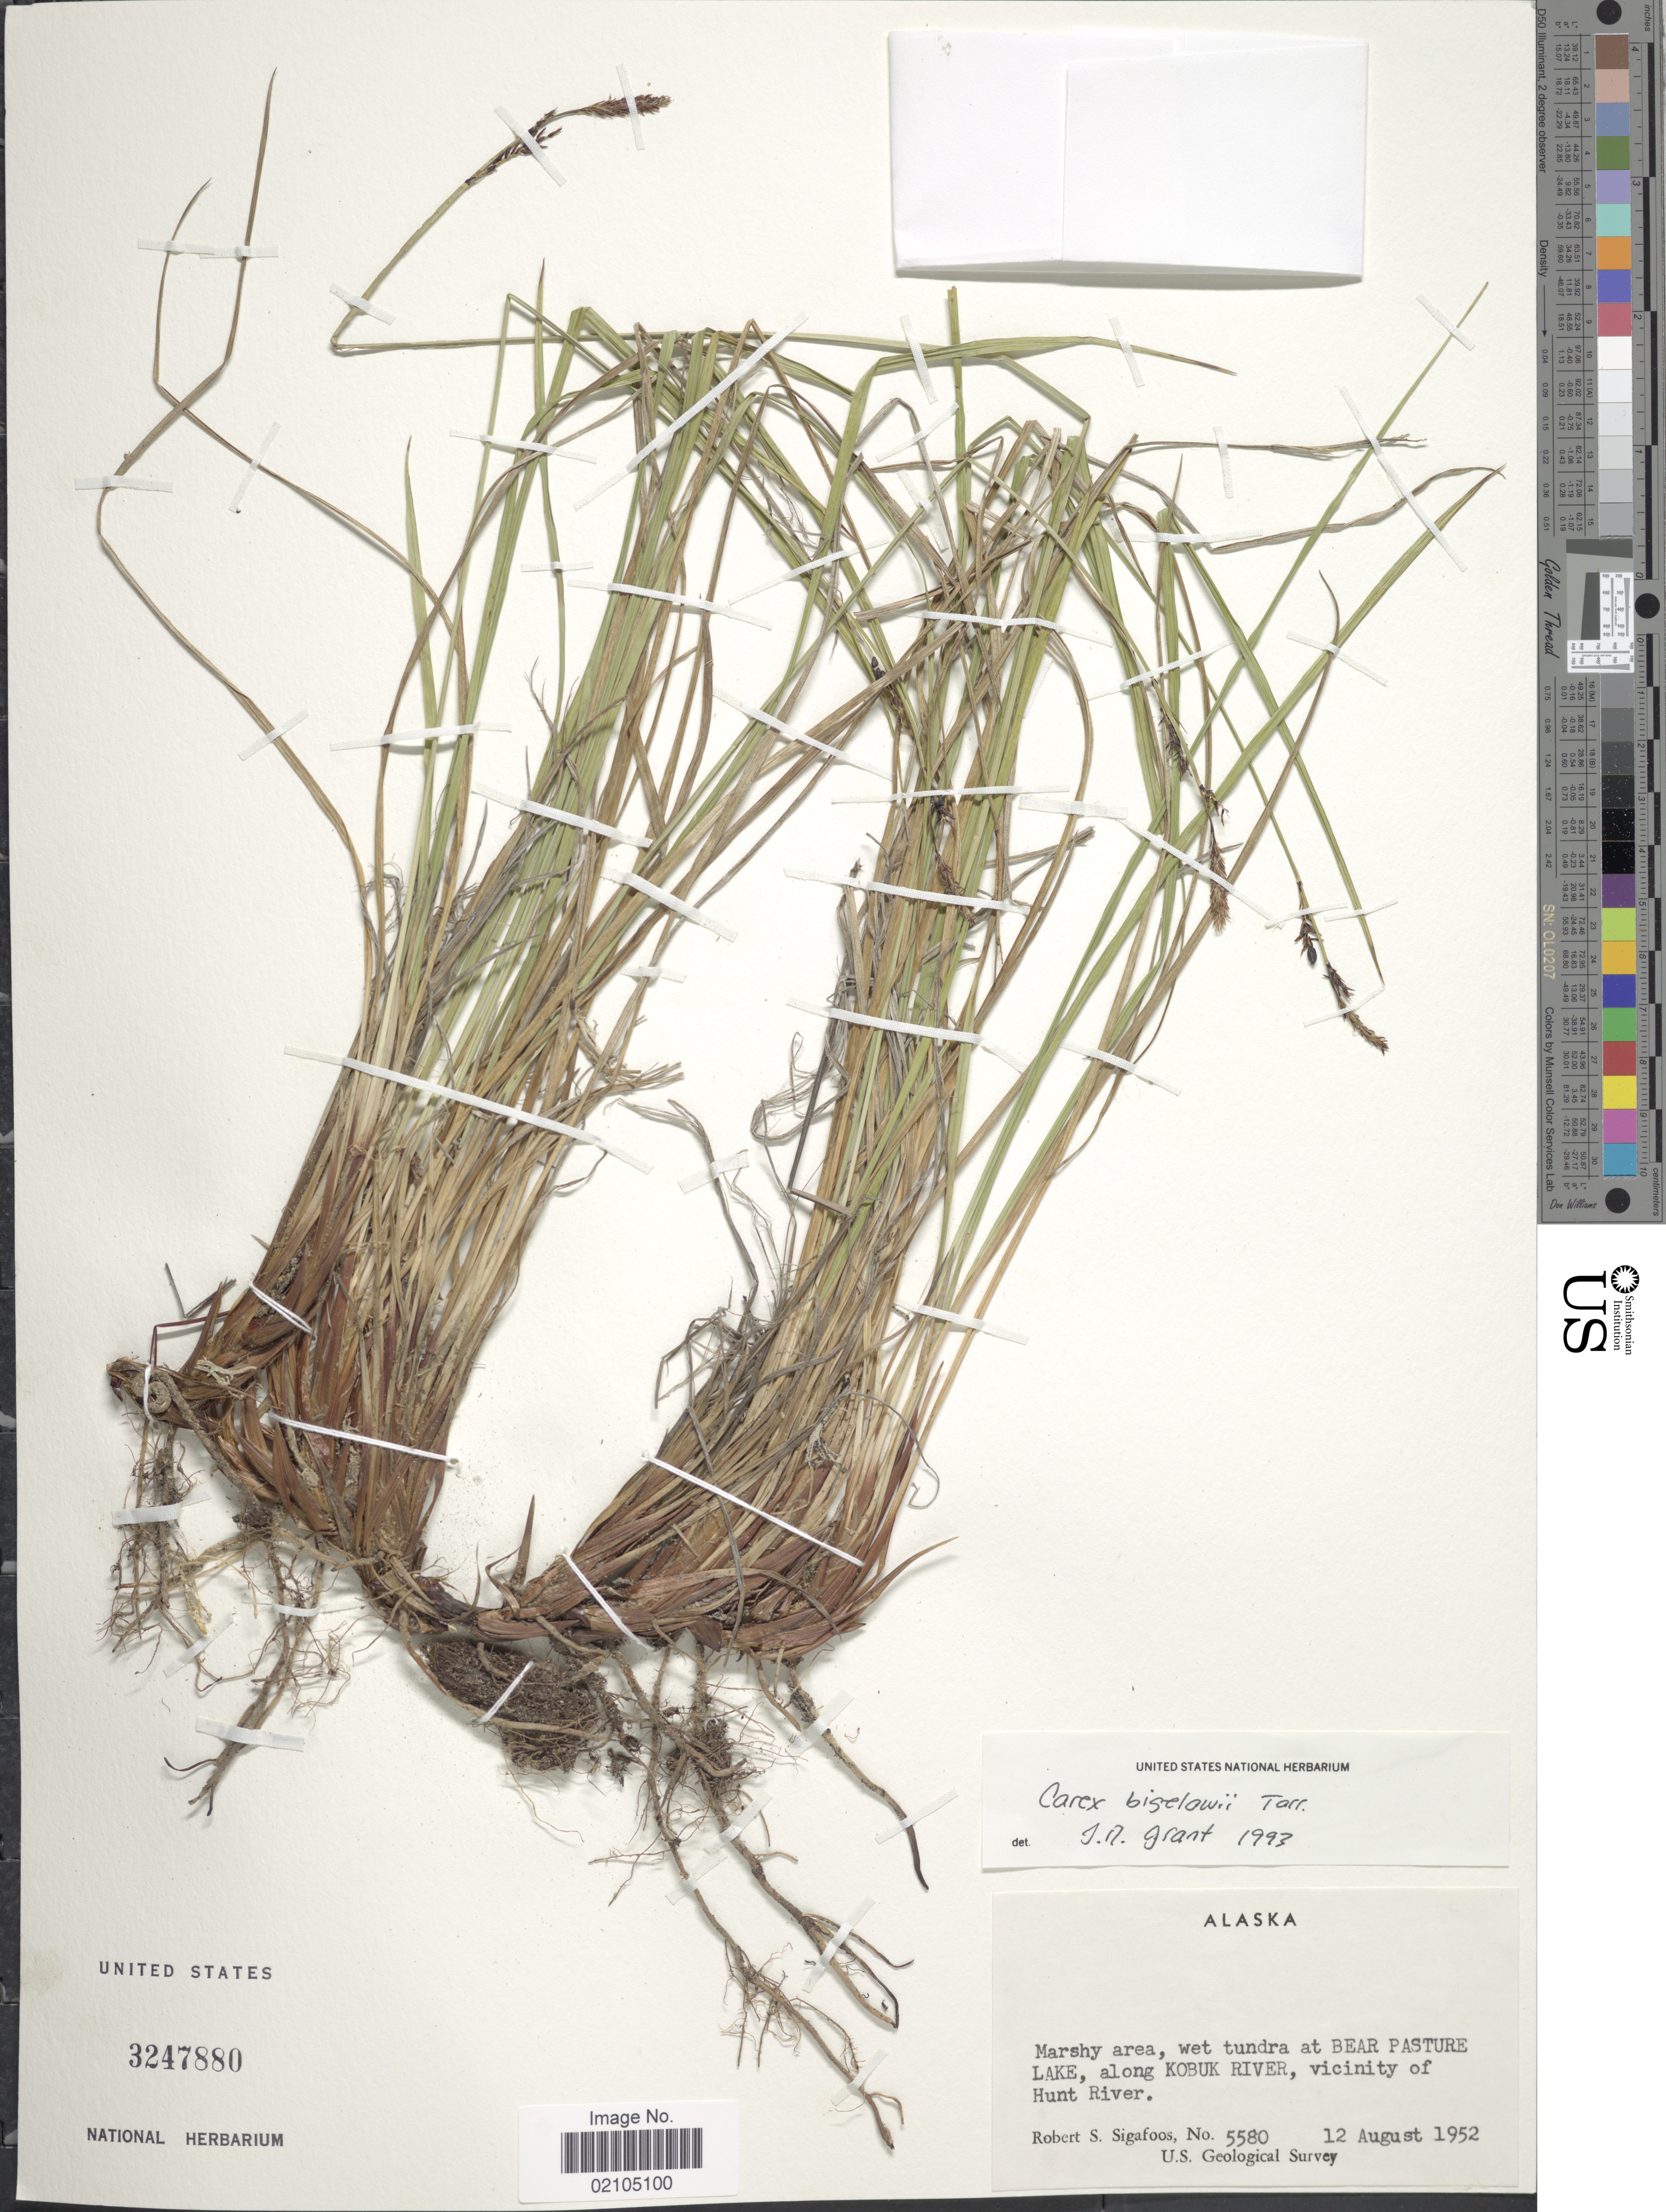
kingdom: Plantae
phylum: Tracheophyta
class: Liliopsida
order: Poales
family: Cyperaceae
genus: Carex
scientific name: Carex bigelowii subsp. lugens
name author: (Holm) T.V. Egorova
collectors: R. Sigafoos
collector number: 5580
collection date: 1952-08-12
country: United States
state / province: Alaska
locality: Marshy area, wet tundra at Bear Pasture Lake, along Kobuk River, vicinity of Hunt River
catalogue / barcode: US 3247880